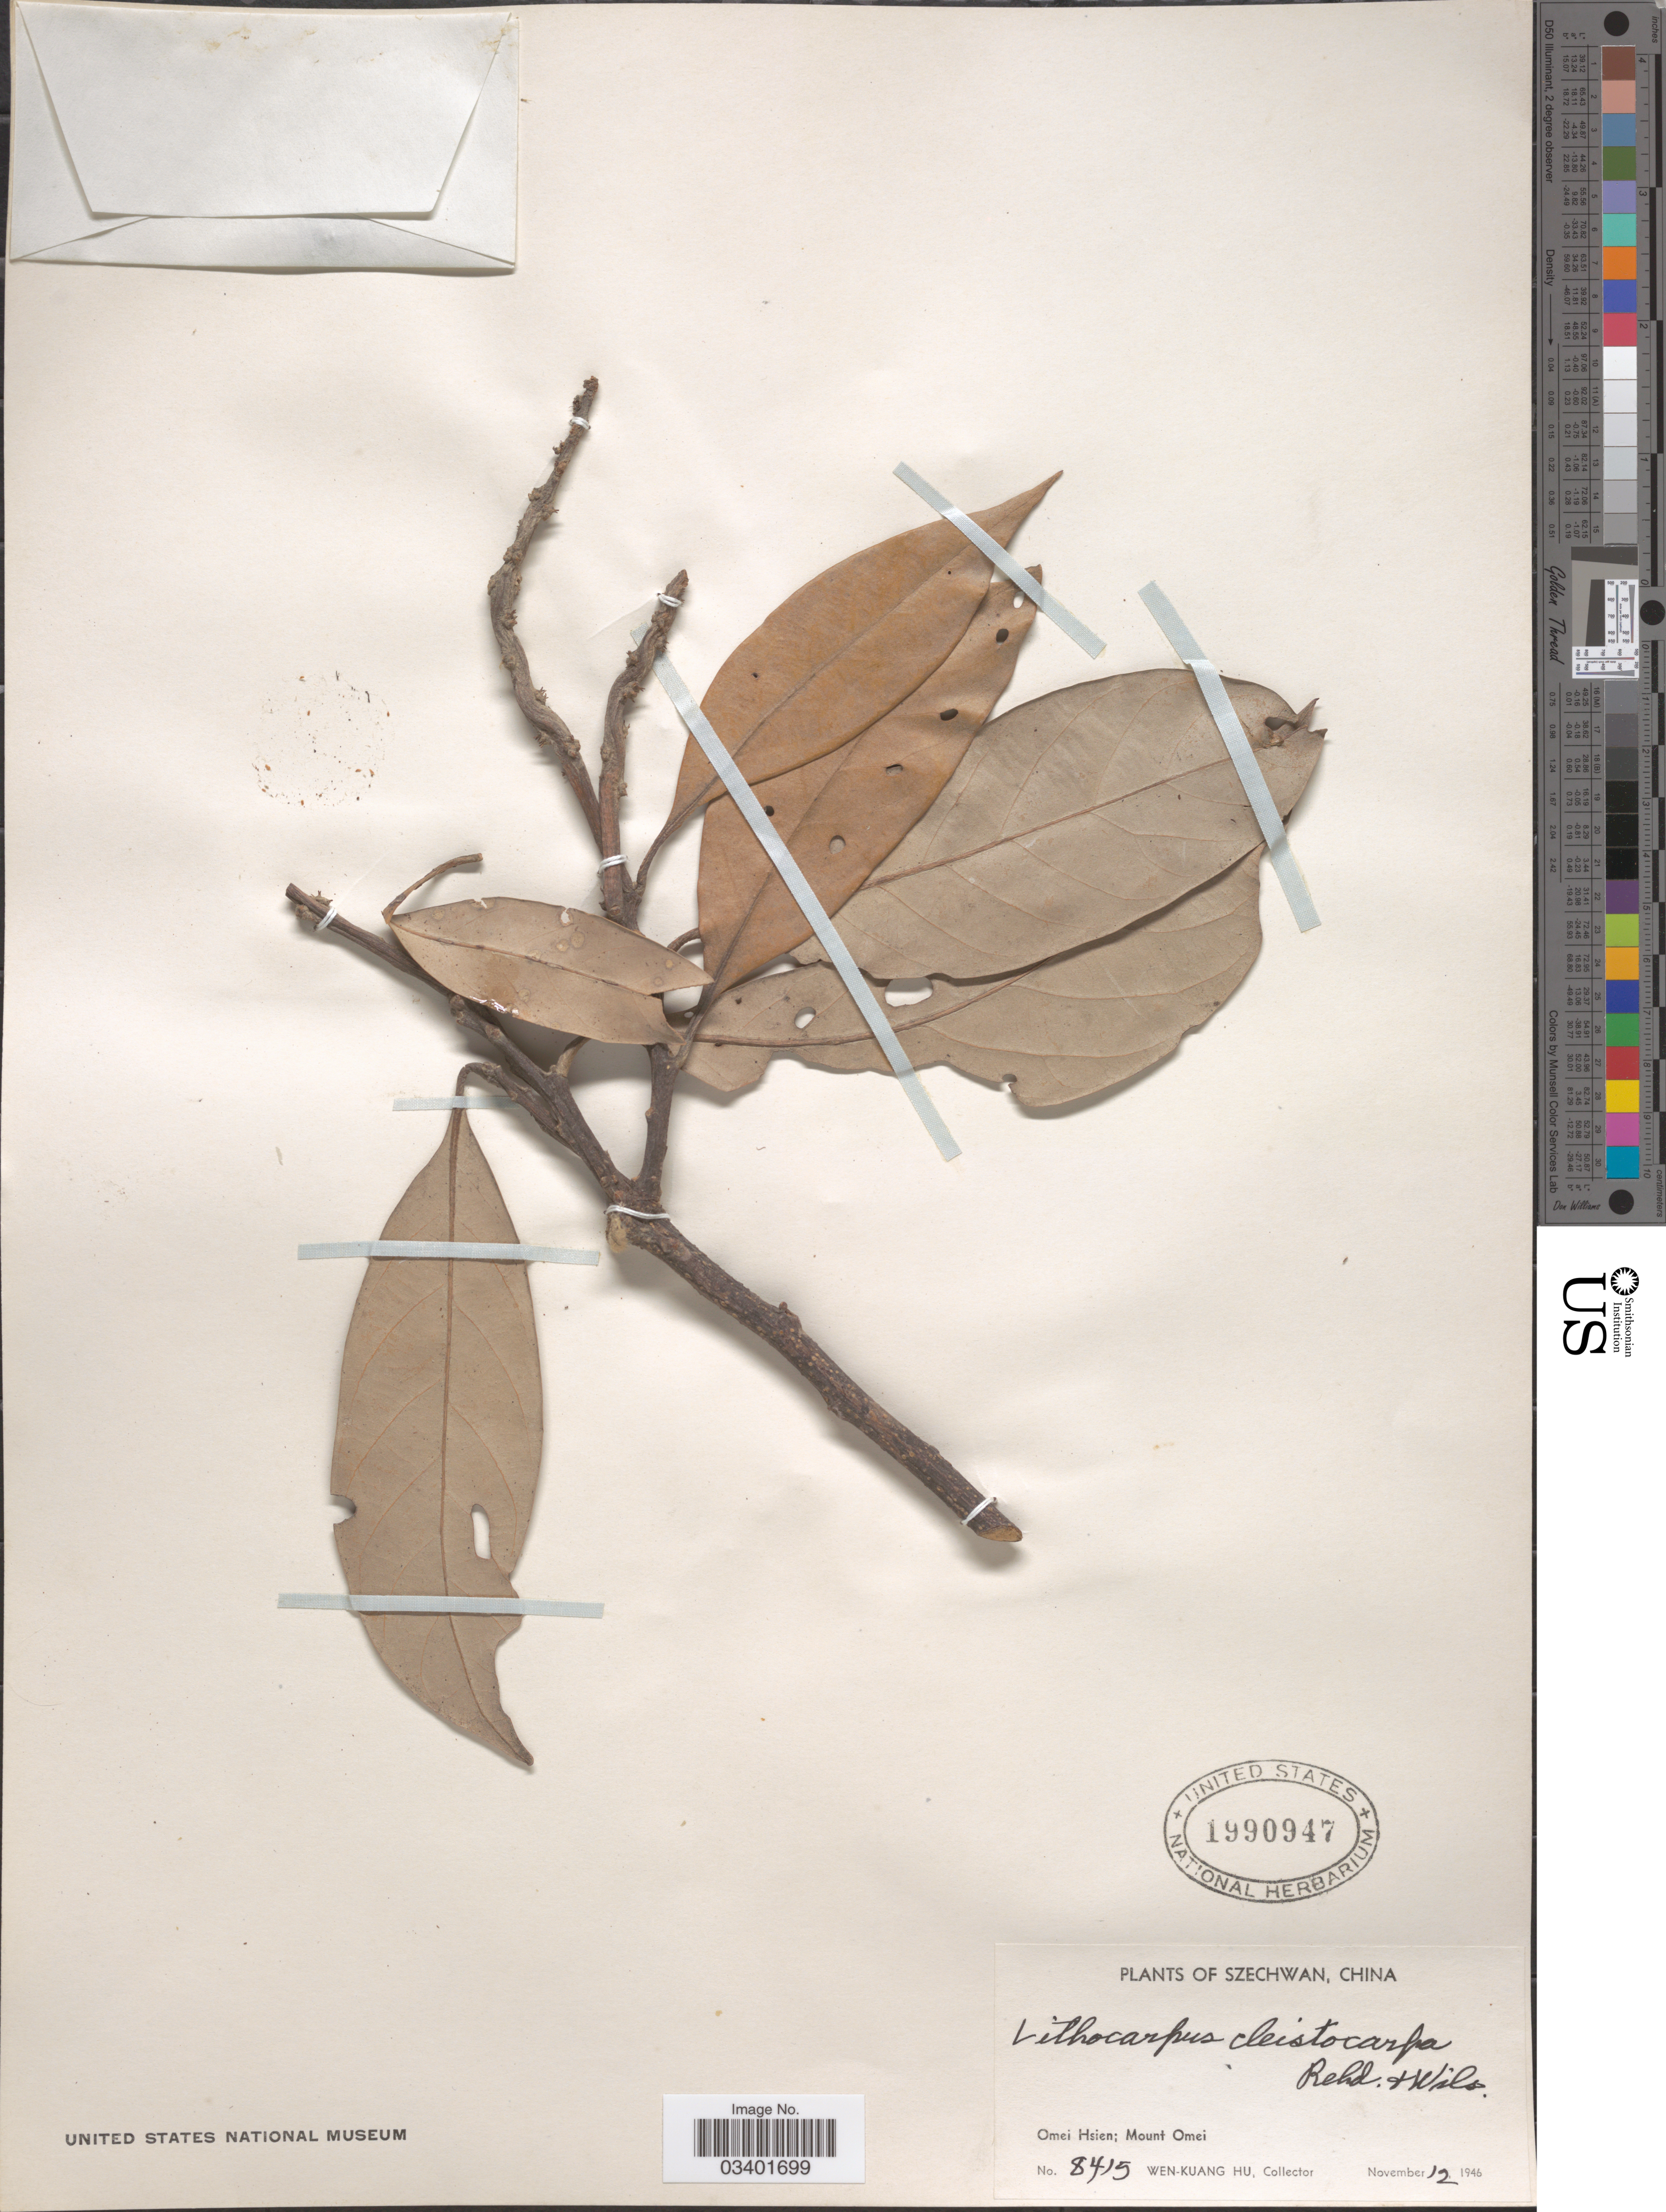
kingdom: Plantae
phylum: Tracheophyta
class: Magnoliopsida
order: Fagales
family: Fagaceae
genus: Lithocarpus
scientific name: Lithocarpus cleistocarpus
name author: (Seemen) Rehder & E.H. Wilson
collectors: W. K. Hu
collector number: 8415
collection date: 1946-11-12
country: China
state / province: Sichuan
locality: Szechwan, Omei Hsien; Mount Omei.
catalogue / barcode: US 1990947